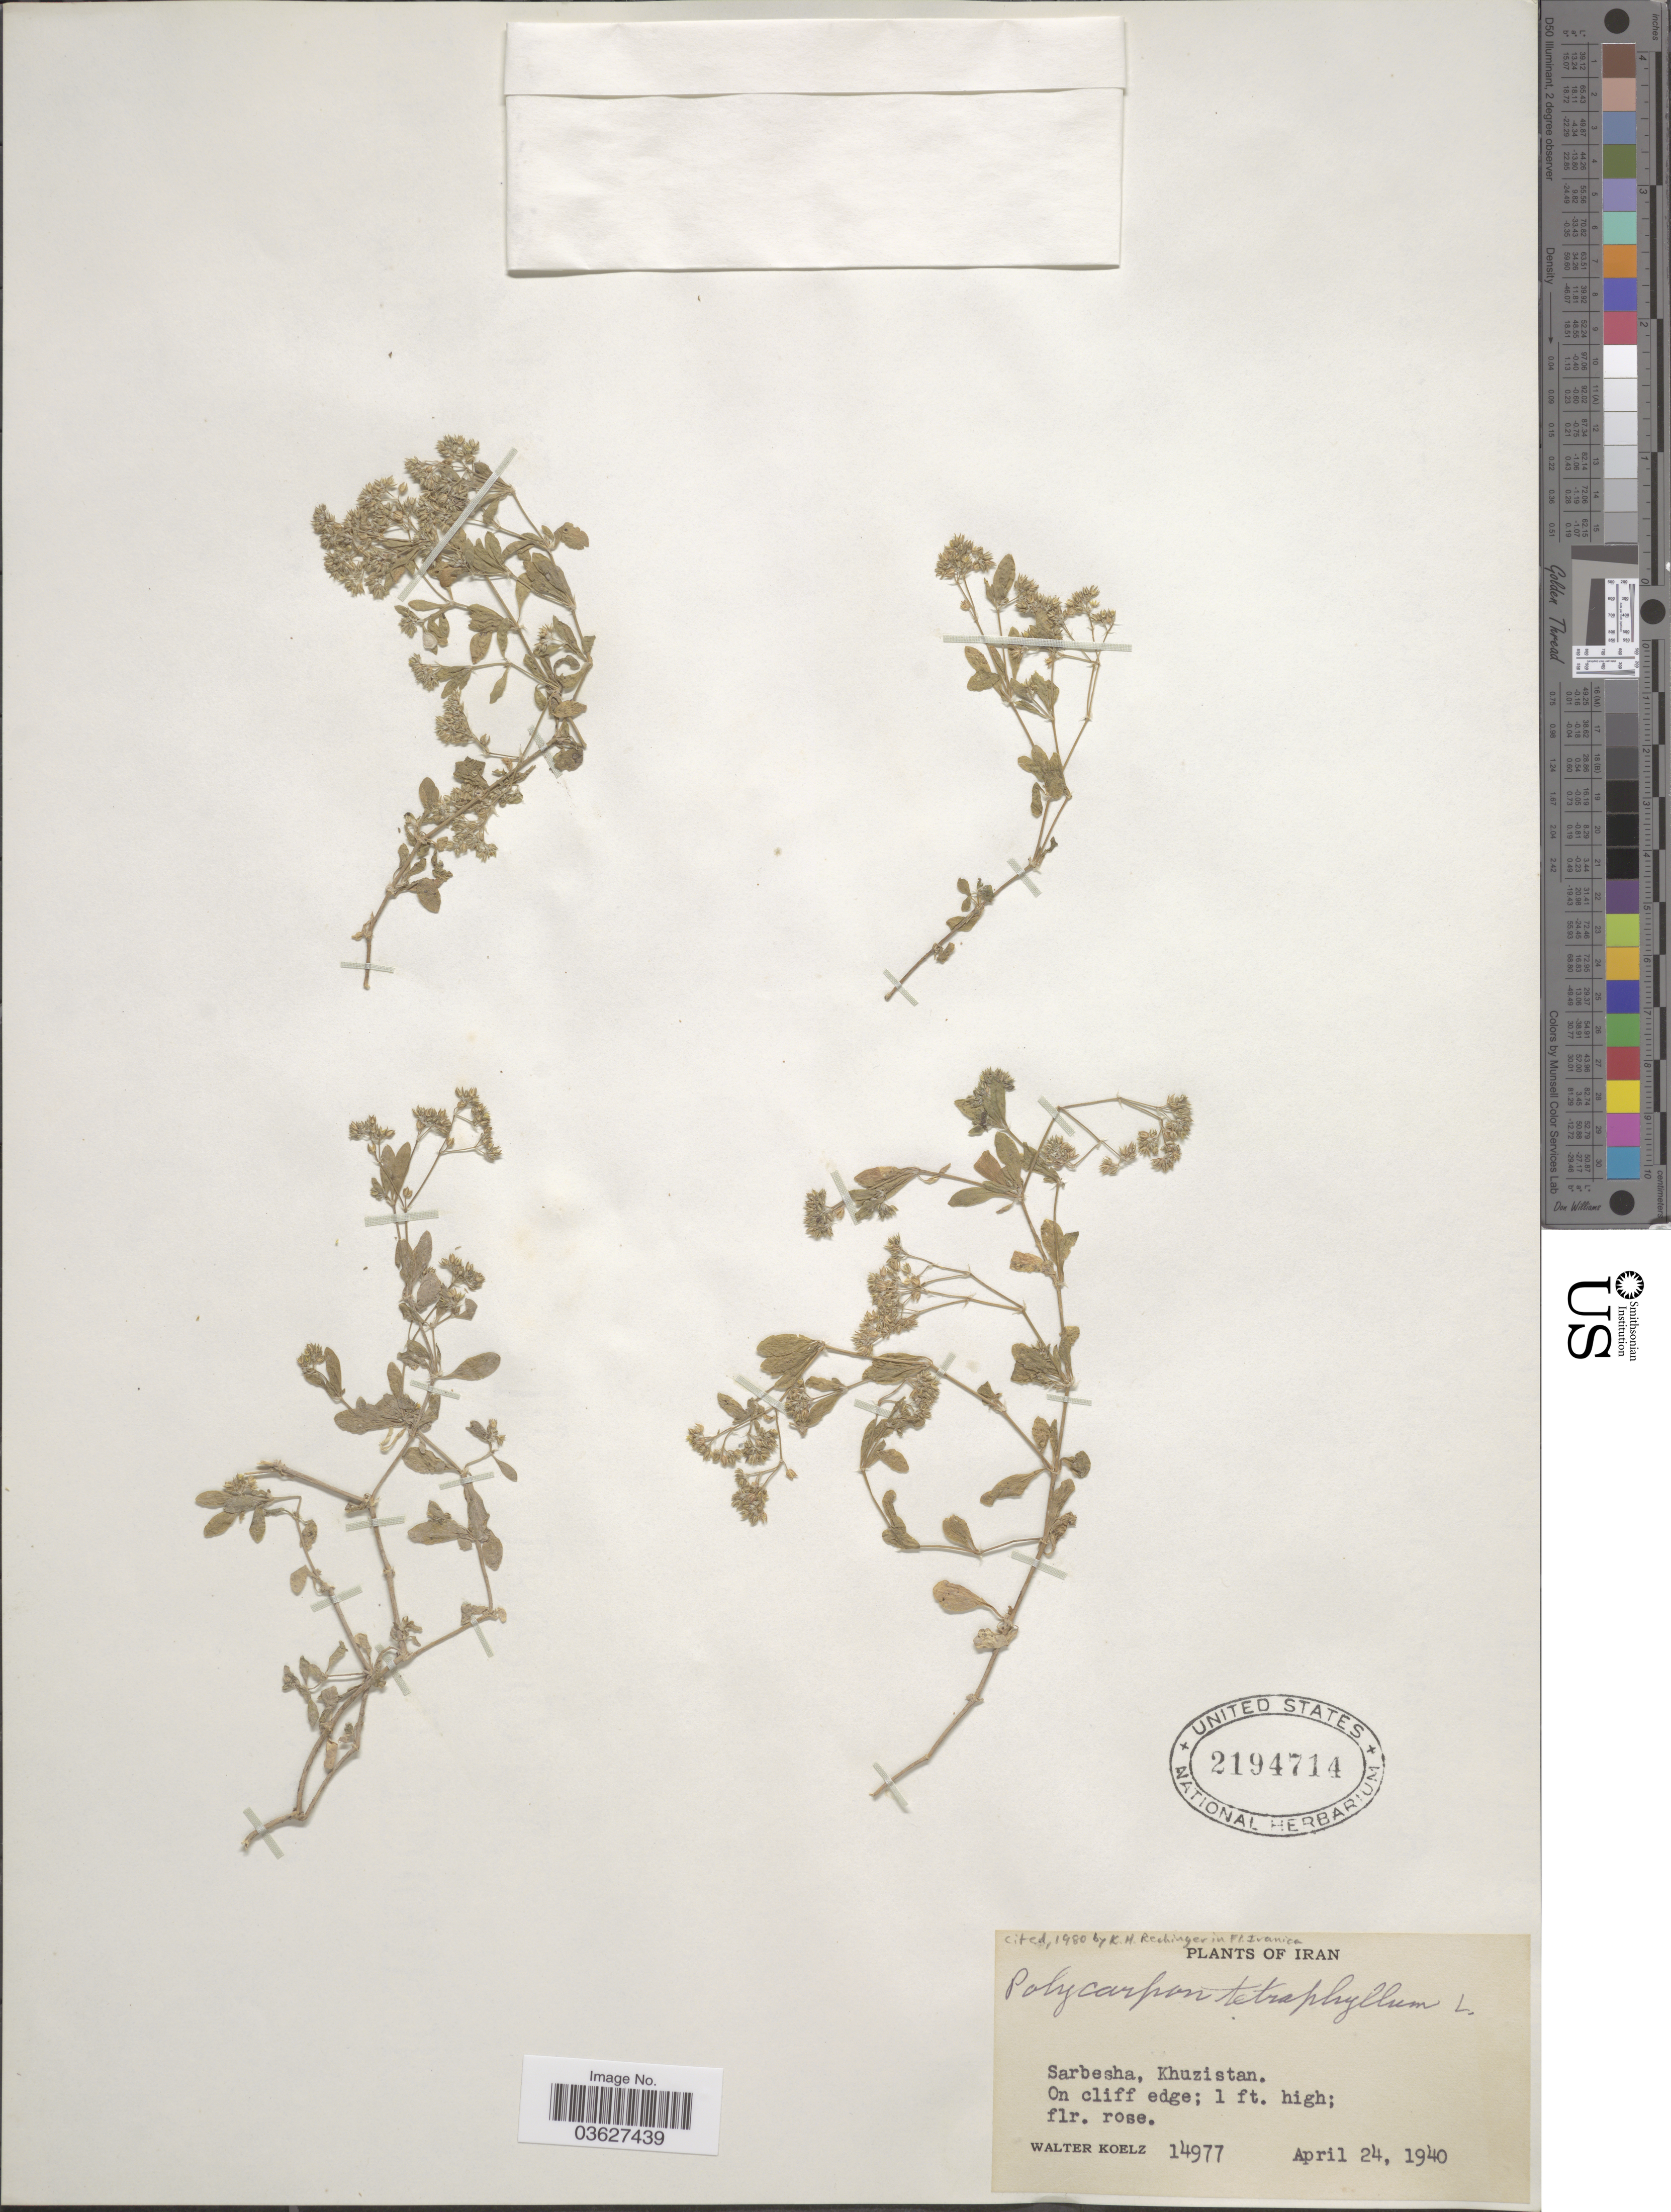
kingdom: Plantae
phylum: Tracheophyta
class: Magnoliopsida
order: Caryophyllales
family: Caryophyllaceae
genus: Polycarpon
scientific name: Polycarpon tetraphyllum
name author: (L.) L.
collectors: W. N. Koelz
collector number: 14977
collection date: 1940-04-24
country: Iran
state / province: Khuzestan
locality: Sarbesha, Khuzistan.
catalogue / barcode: US 2194714